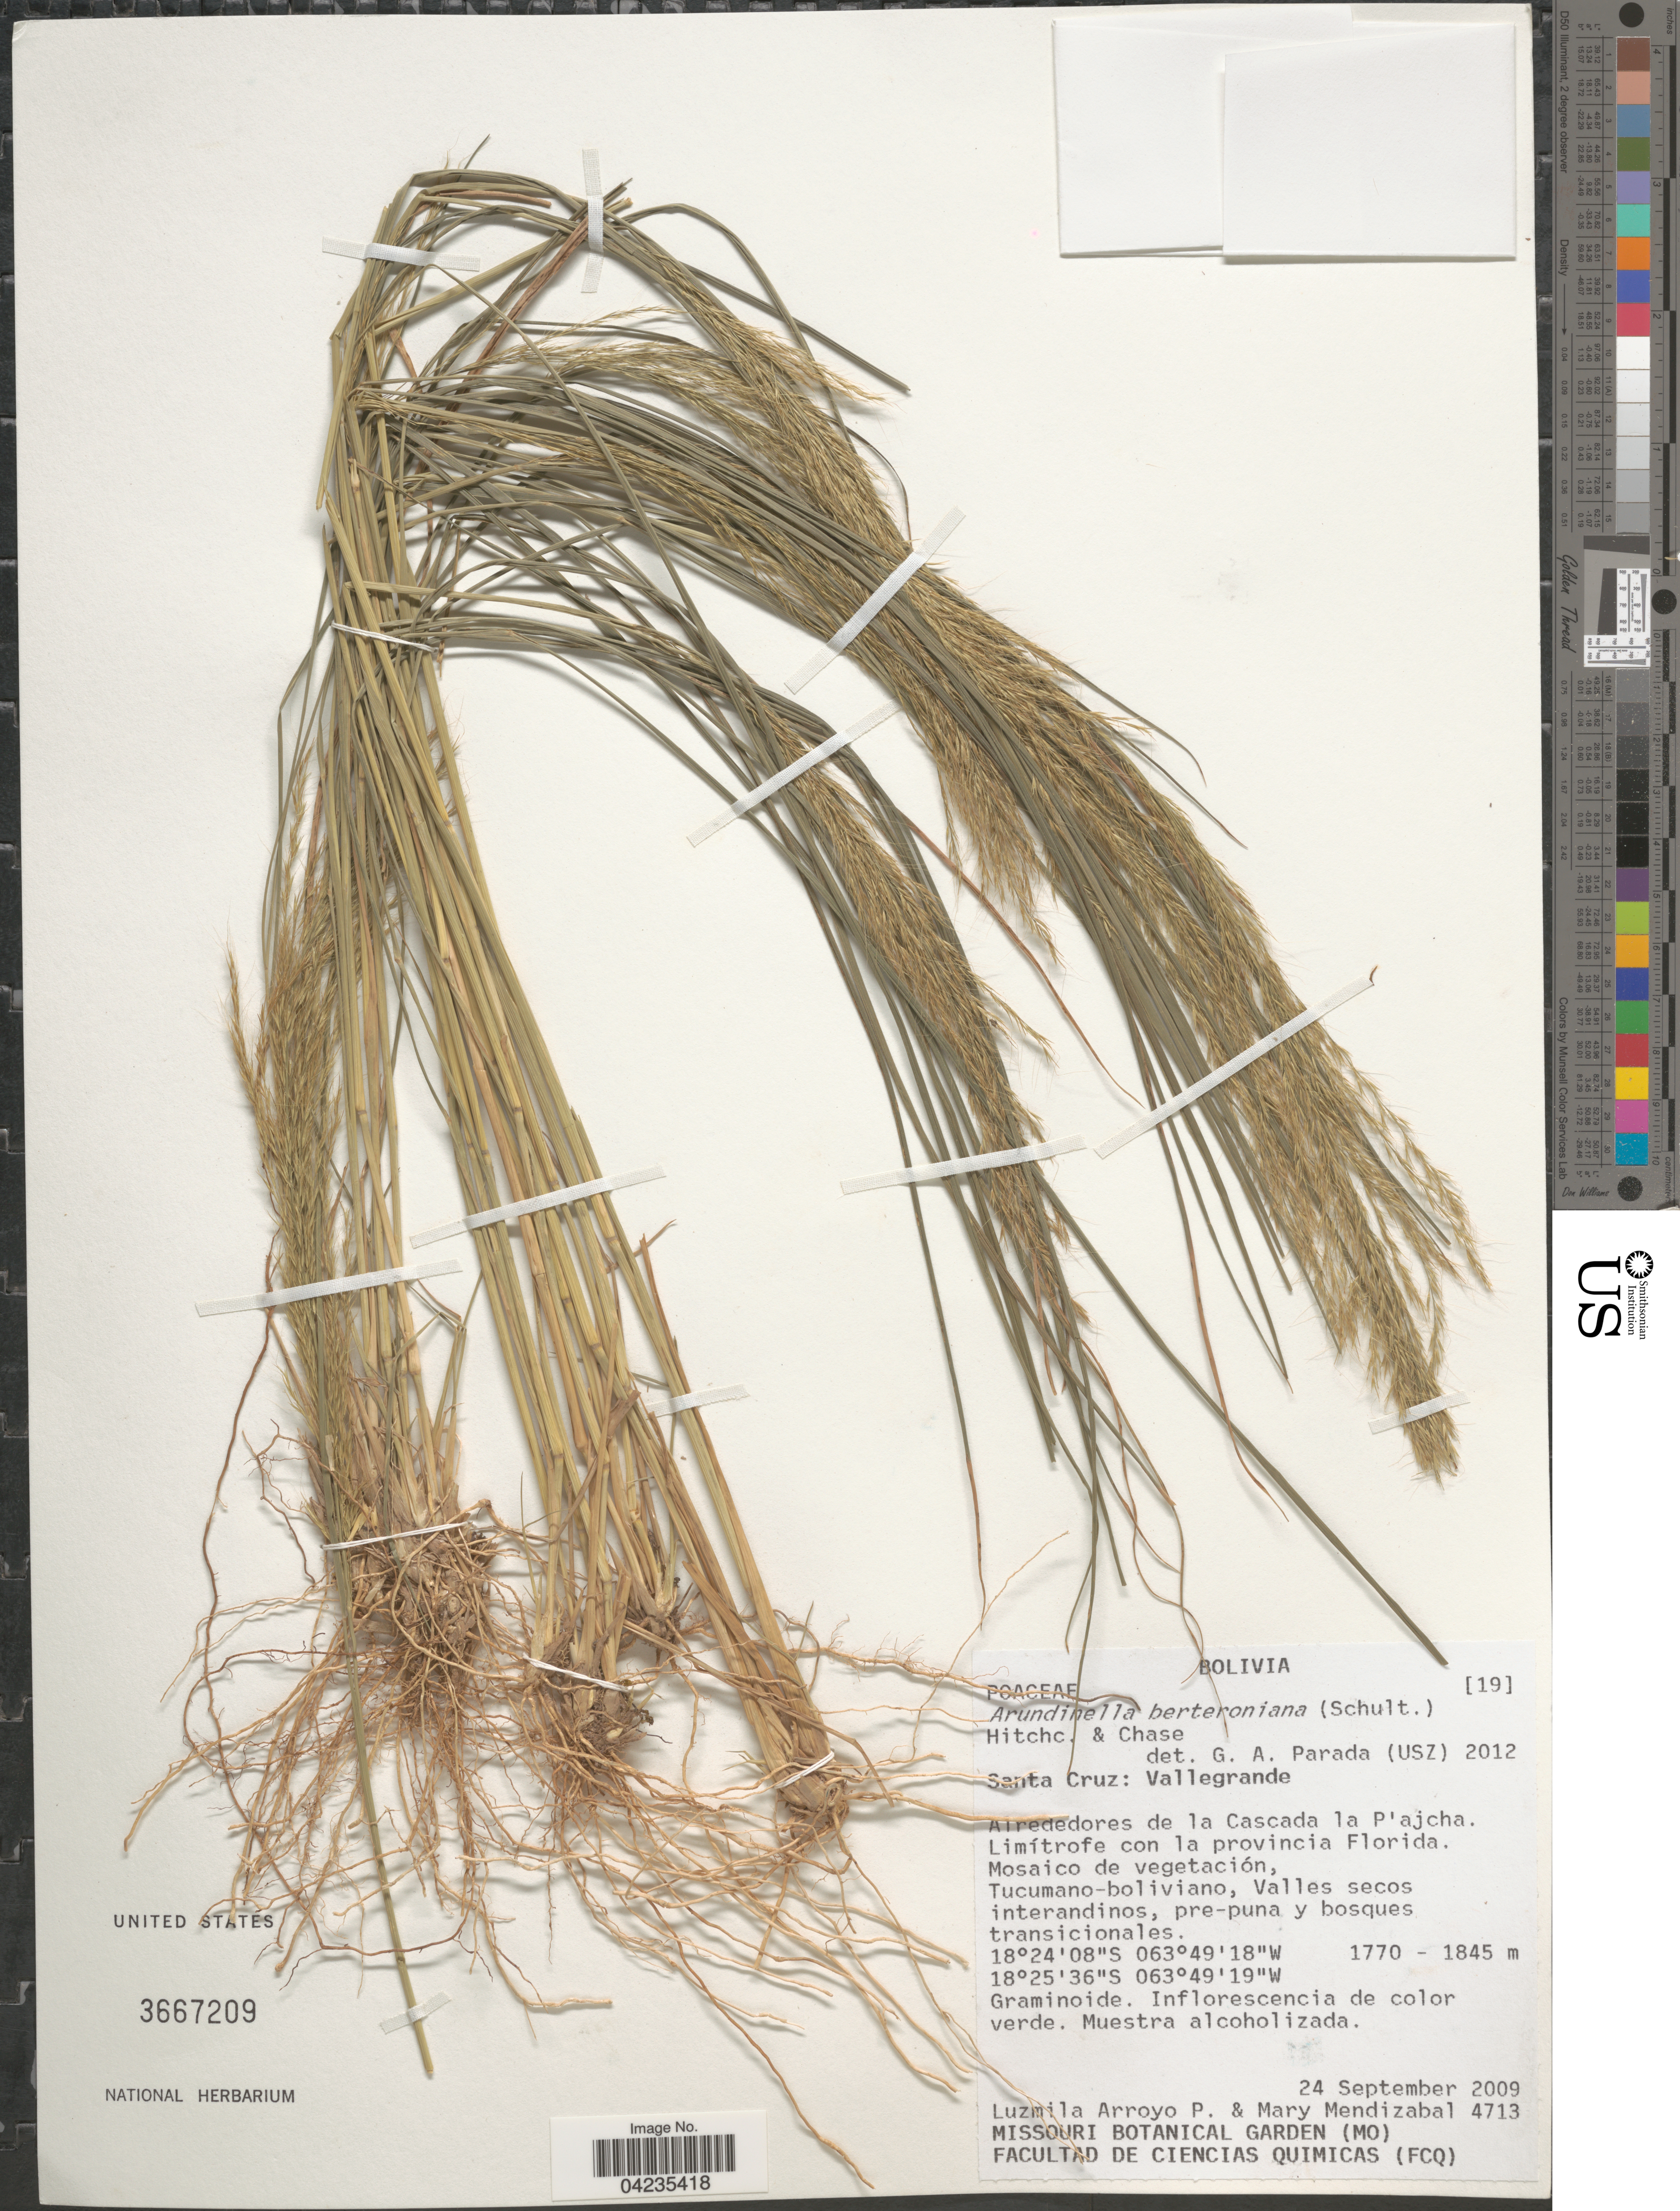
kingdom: Plantae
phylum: Tracheophyta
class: Liliopsida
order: Poales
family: Poaceae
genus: Arundinella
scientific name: Arundinella berteroniana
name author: (Schult.) Hitchc. & Chase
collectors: L. Arroyo P. & M. Mendizabal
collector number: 4713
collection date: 2009-09-24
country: Bolivia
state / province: Santa Cruz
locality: Vallegrande. Alrededores de la Cascada la P'ajcha. Limítrofe con la provincia Florida. Tucumano-boliviano.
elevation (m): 1770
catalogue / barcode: US 3667209